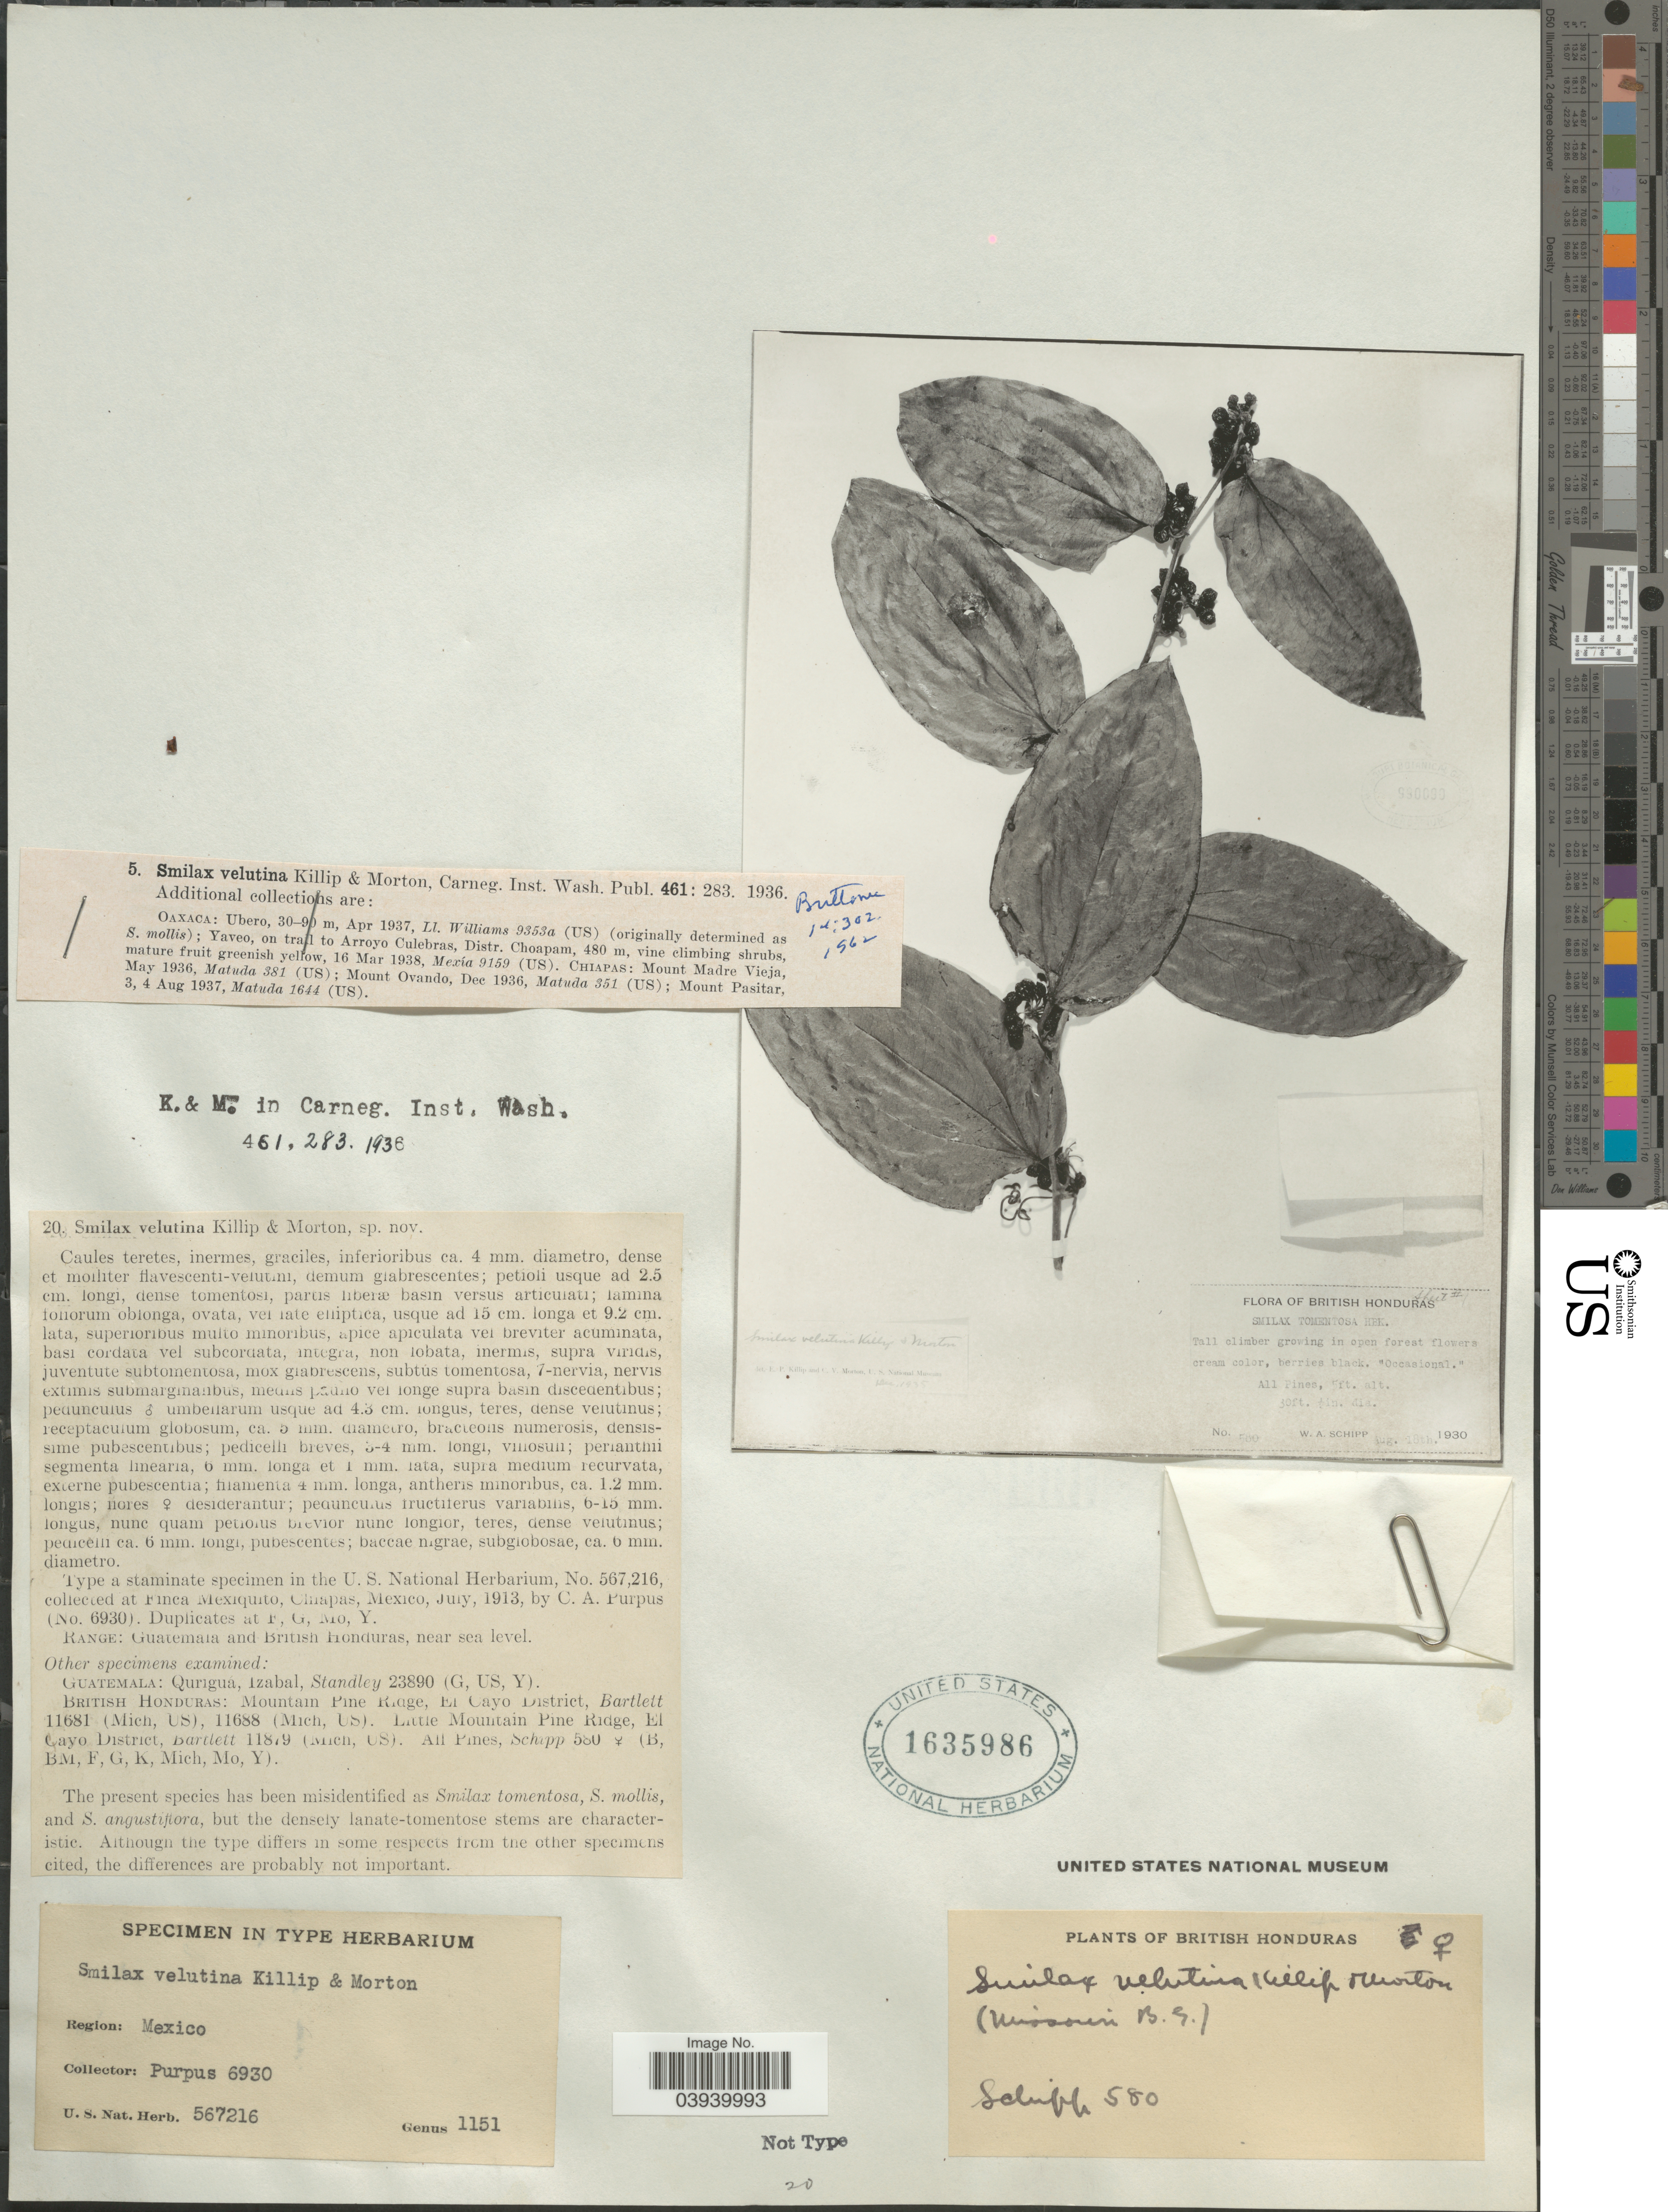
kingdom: Plantae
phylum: Tracheophyta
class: Liliopsida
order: Liliales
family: Smilacaceae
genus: Smilax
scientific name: Smilax velutina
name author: Killip & C.V. Morton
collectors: W. Schipp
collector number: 580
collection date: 1930-08-18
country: Belize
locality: British Honduras. All Pines.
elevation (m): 2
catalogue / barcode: US 1635986